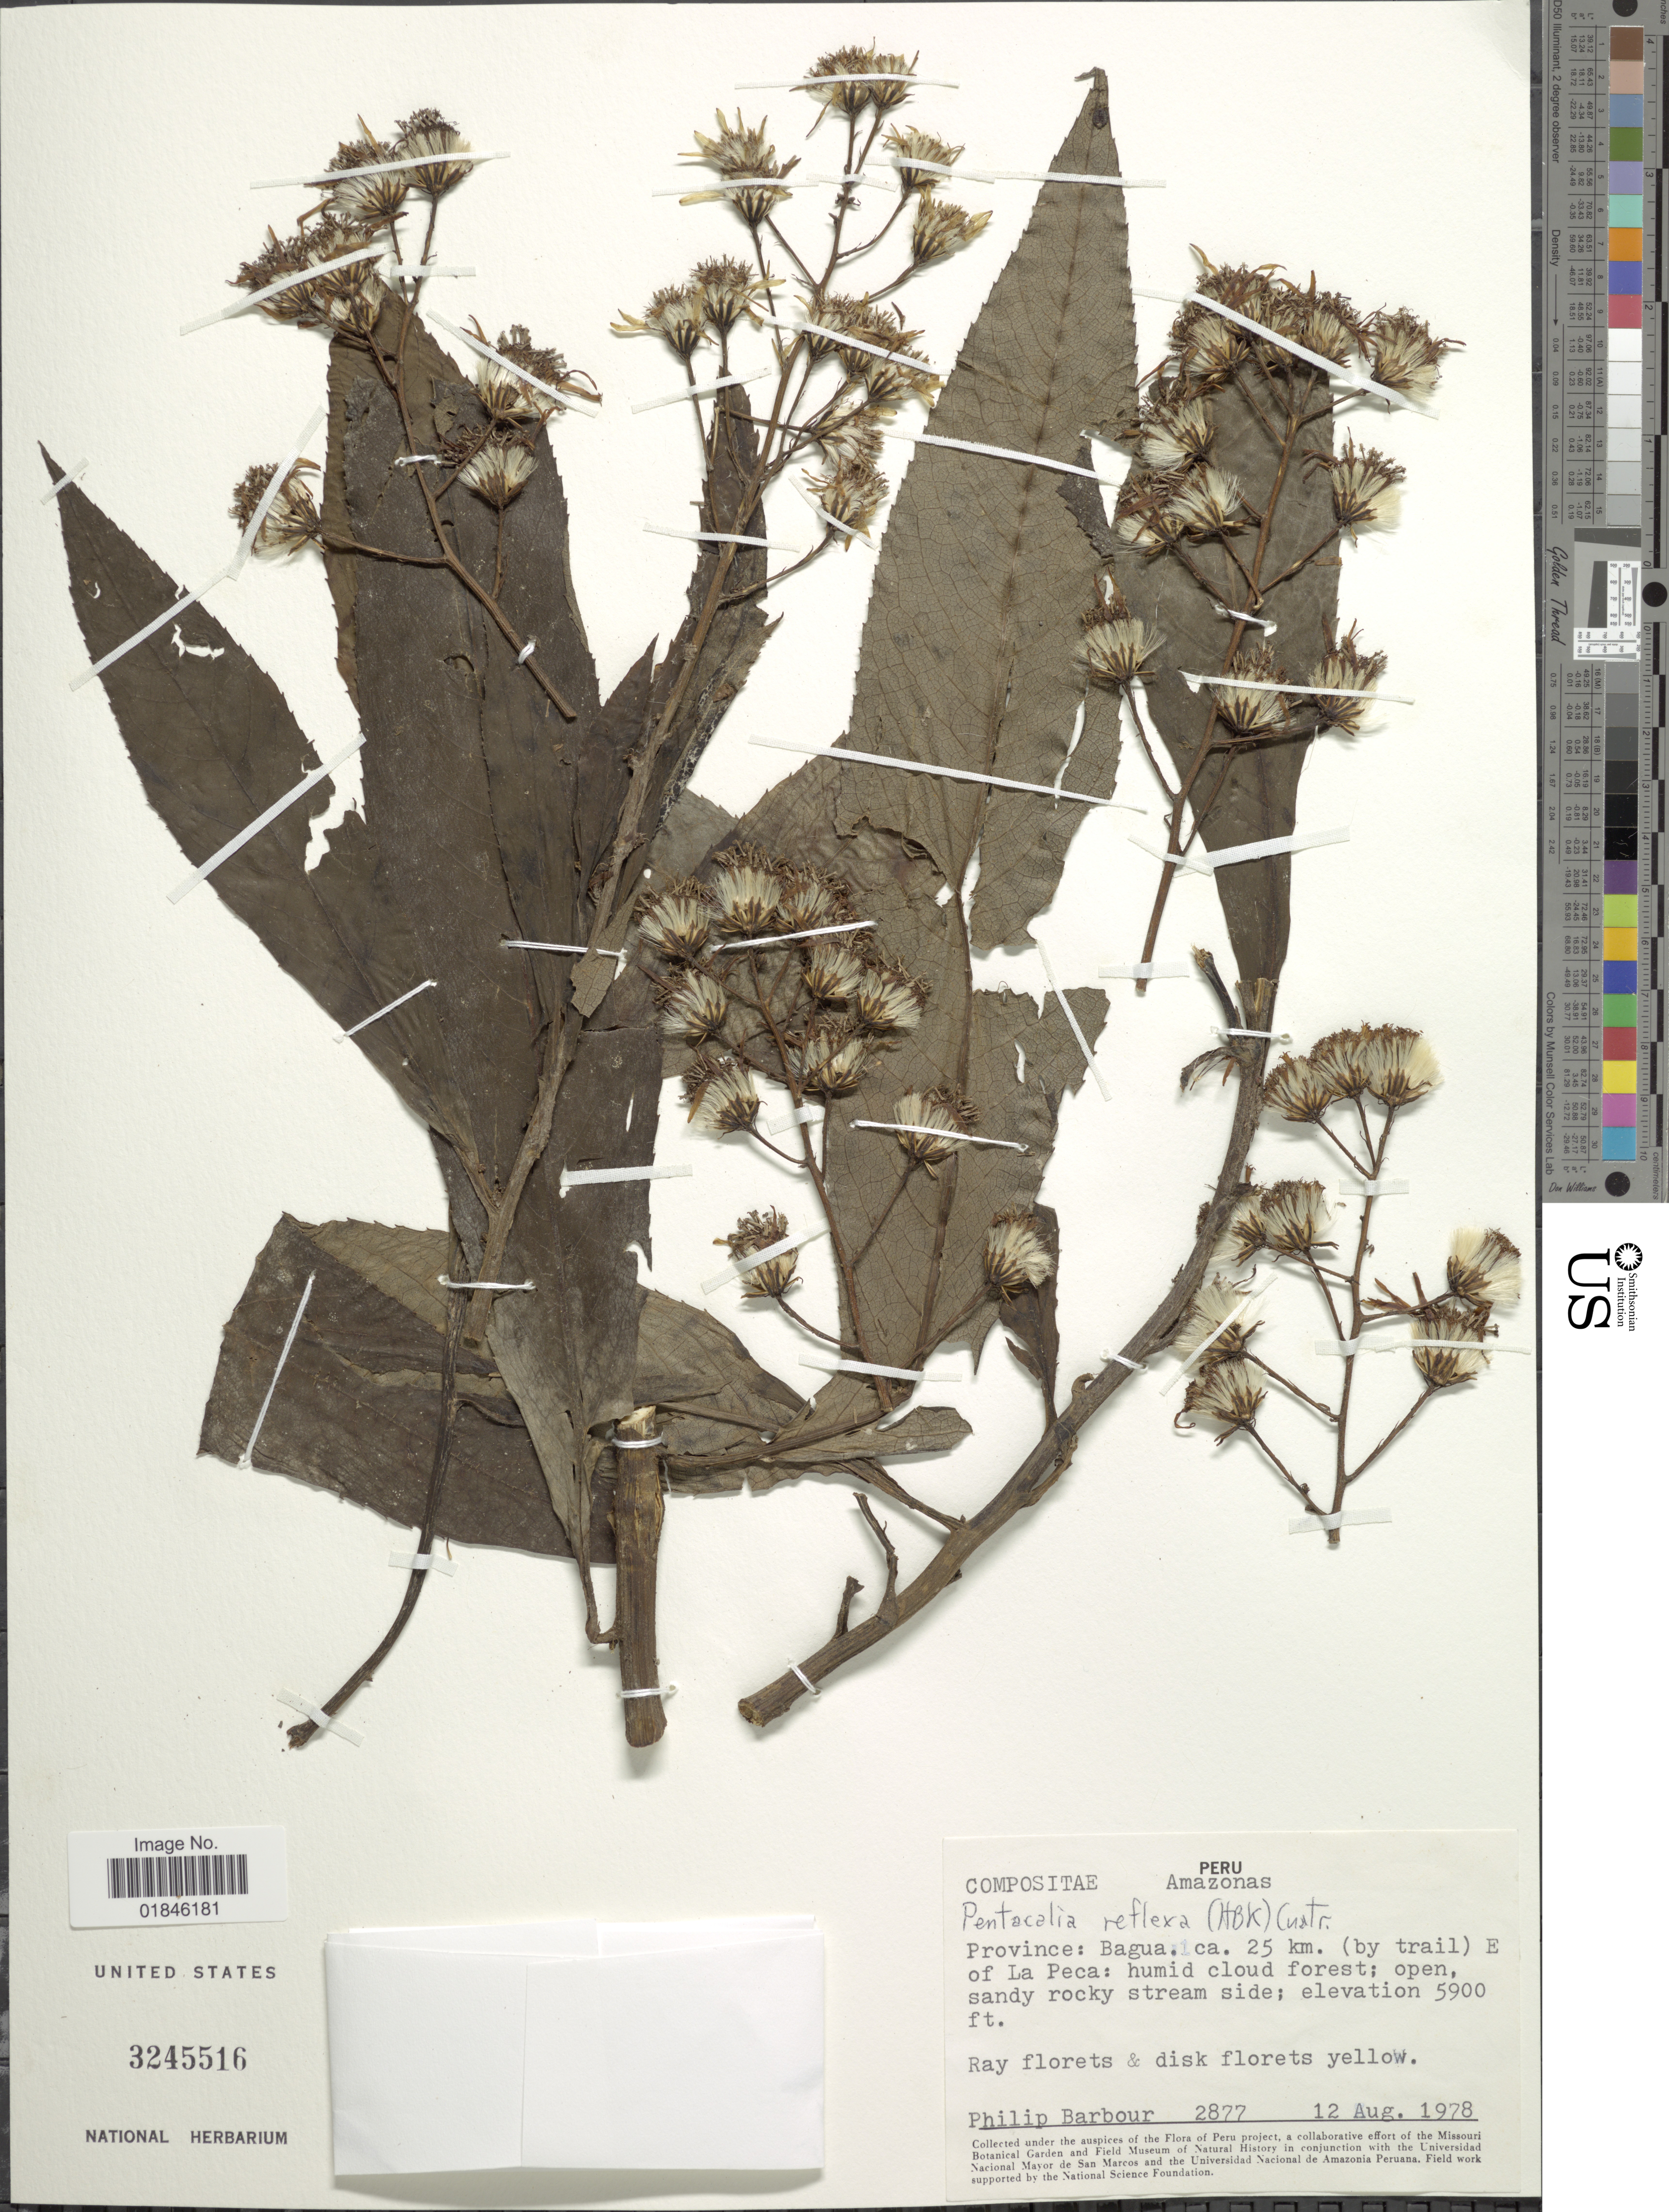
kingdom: Plantae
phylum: Tracheophyta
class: Magnoliopsida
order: Asterales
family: Asteraceae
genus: Pentacalia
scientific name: Pentacalia reflexa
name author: (Kunth) Cuatrec.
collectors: P. Barbour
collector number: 2877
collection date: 1978-08-12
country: Peru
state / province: Amazonas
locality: Amazonas. Province: Bagua, ca. 25 km. (by trail) E of La Peca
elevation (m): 1798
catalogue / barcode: US 3245516